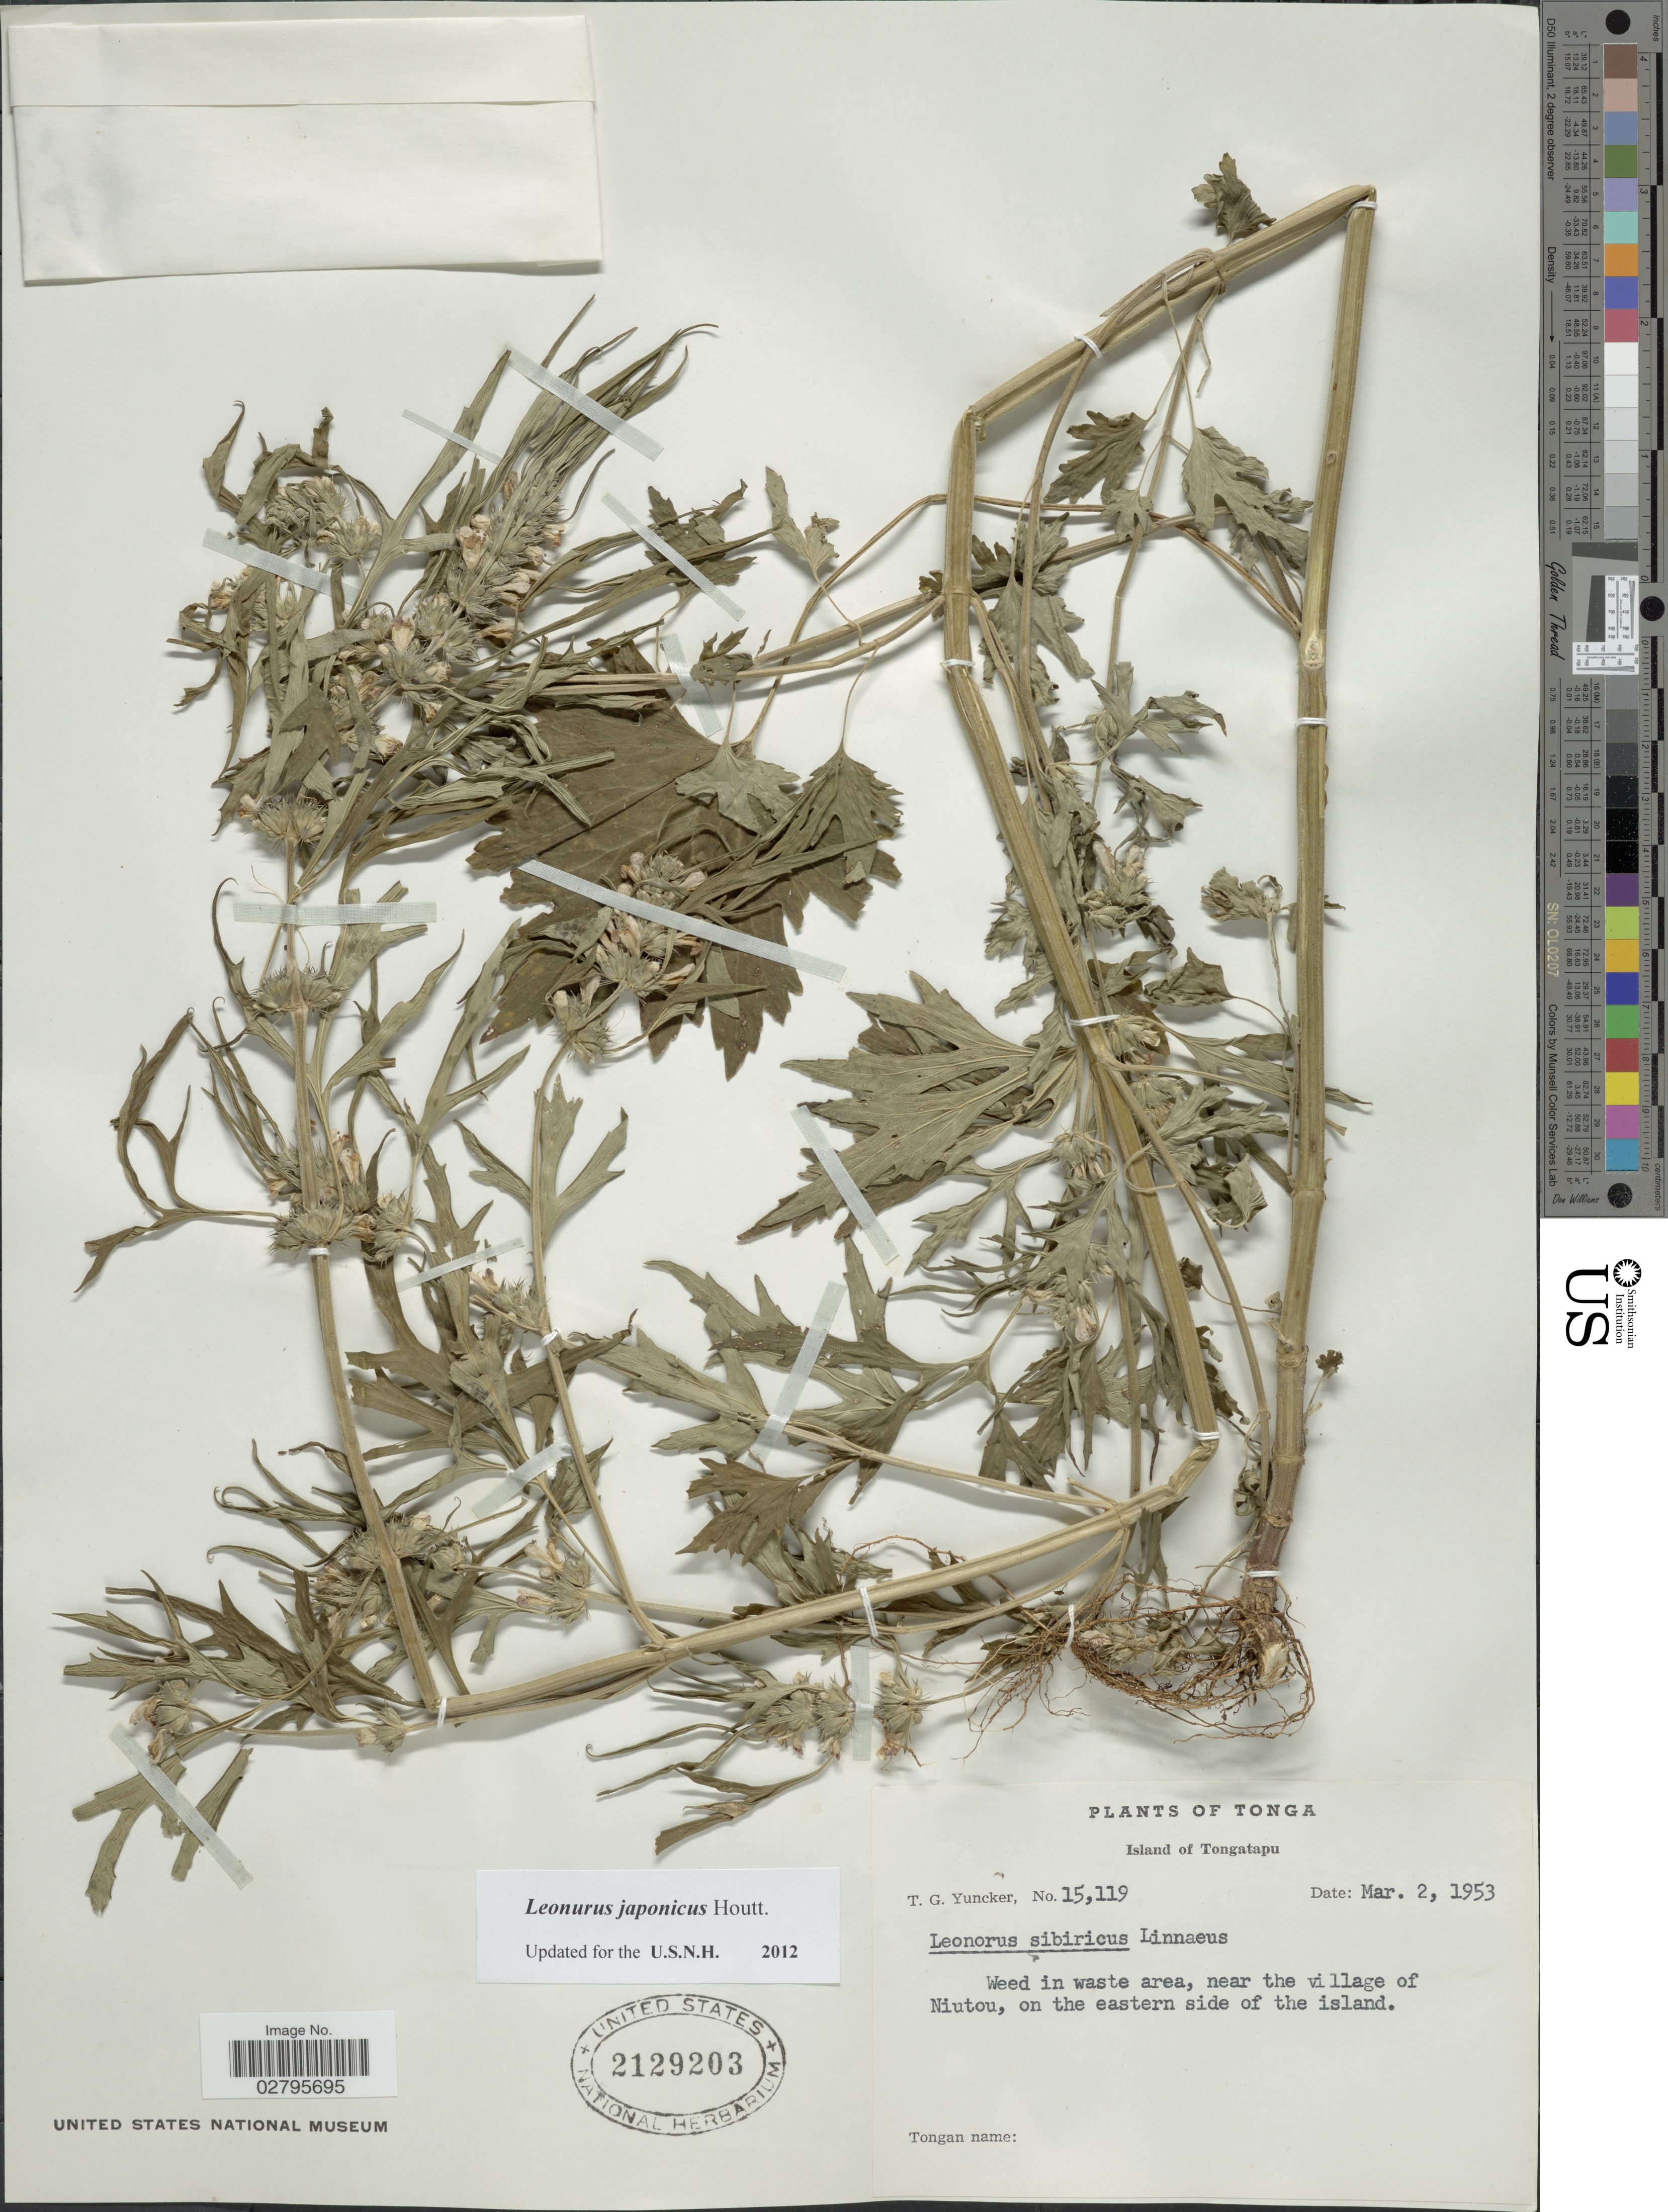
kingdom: Plantae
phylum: Tracheophyta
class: Magnoliopsida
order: Lamiales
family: Lamiaceae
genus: Leonurus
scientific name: Leonurus japonicus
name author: Houtt.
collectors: T. G. Yuncker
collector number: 15119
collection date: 1953-03-02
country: Tonga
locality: Island of Tongatapu, Weed in waste area, near the village of Niutou, on the eastern side of the island.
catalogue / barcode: US 2129203